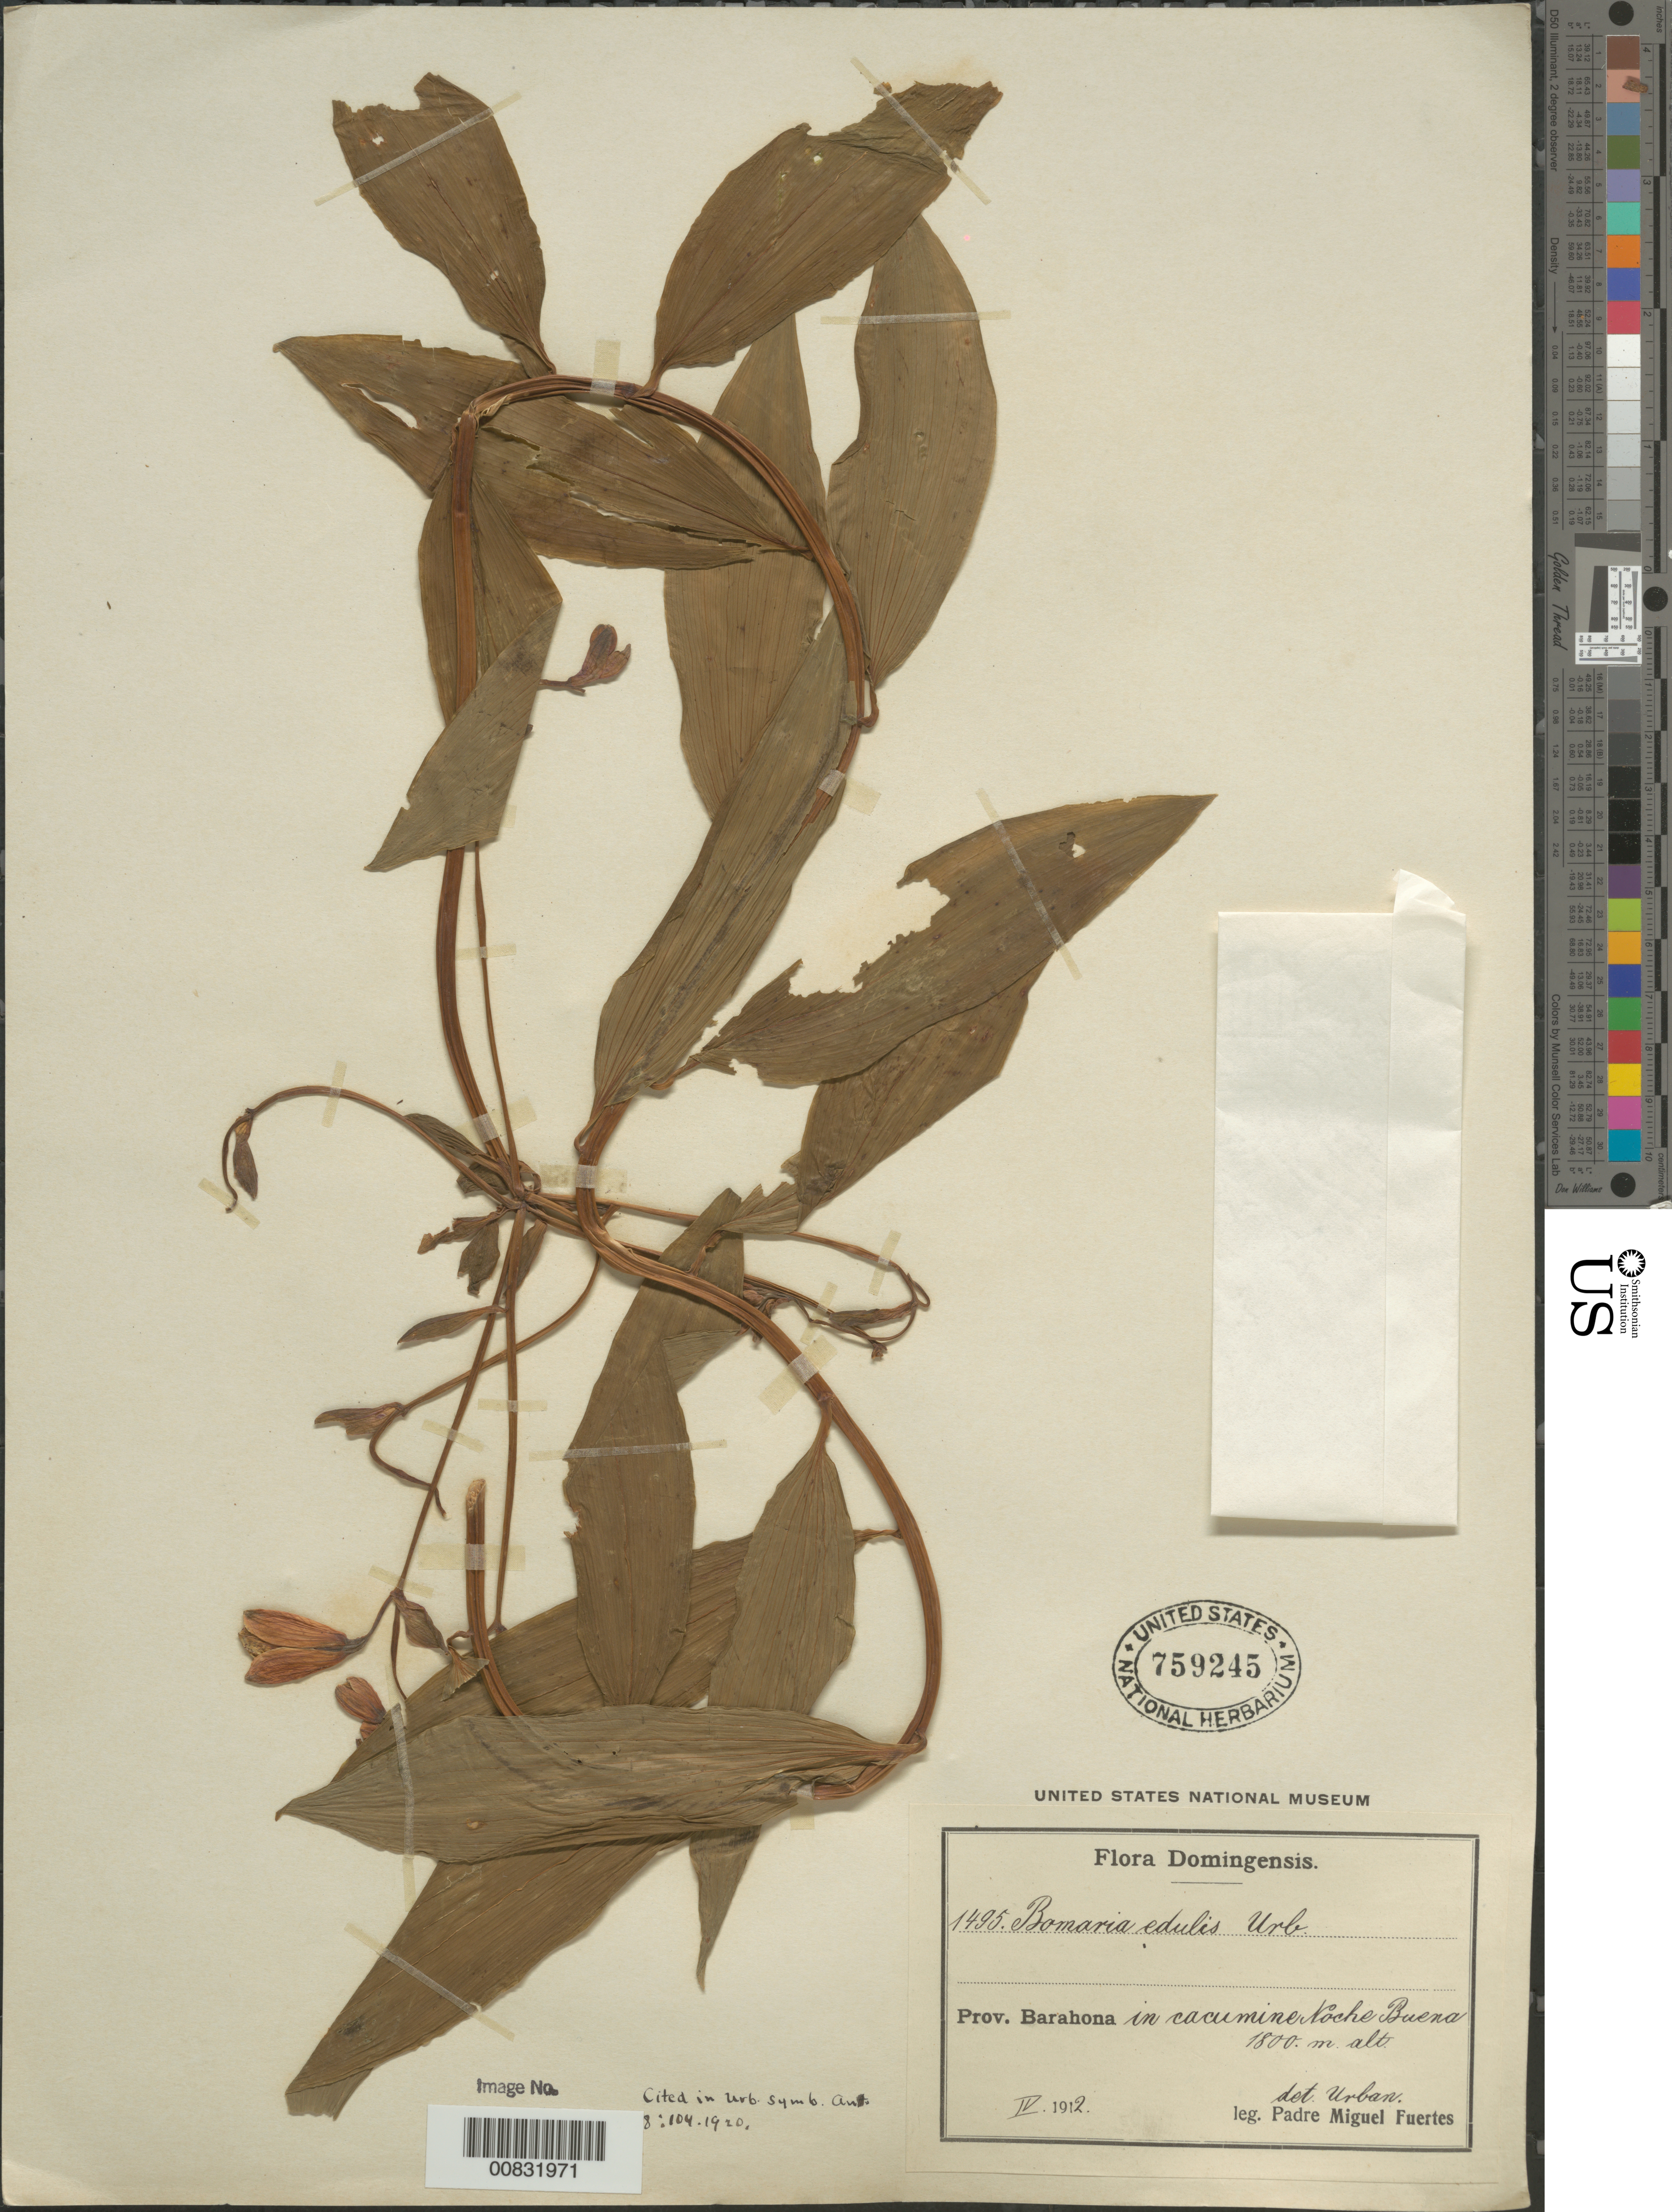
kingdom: Plantae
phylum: Tracheophyta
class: Liliopsida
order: Liliales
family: Alstroemeriaceae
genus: Bomarea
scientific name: Bomarea edulis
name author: (Tussac) Herb.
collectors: M. D. Fuertes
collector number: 1495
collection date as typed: Apr 1912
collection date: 1912-04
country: Dominican Republic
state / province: Barahona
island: Hispaniola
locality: Barahona.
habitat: In cacumine Noche Buena.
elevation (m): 1800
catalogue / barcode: US 759245